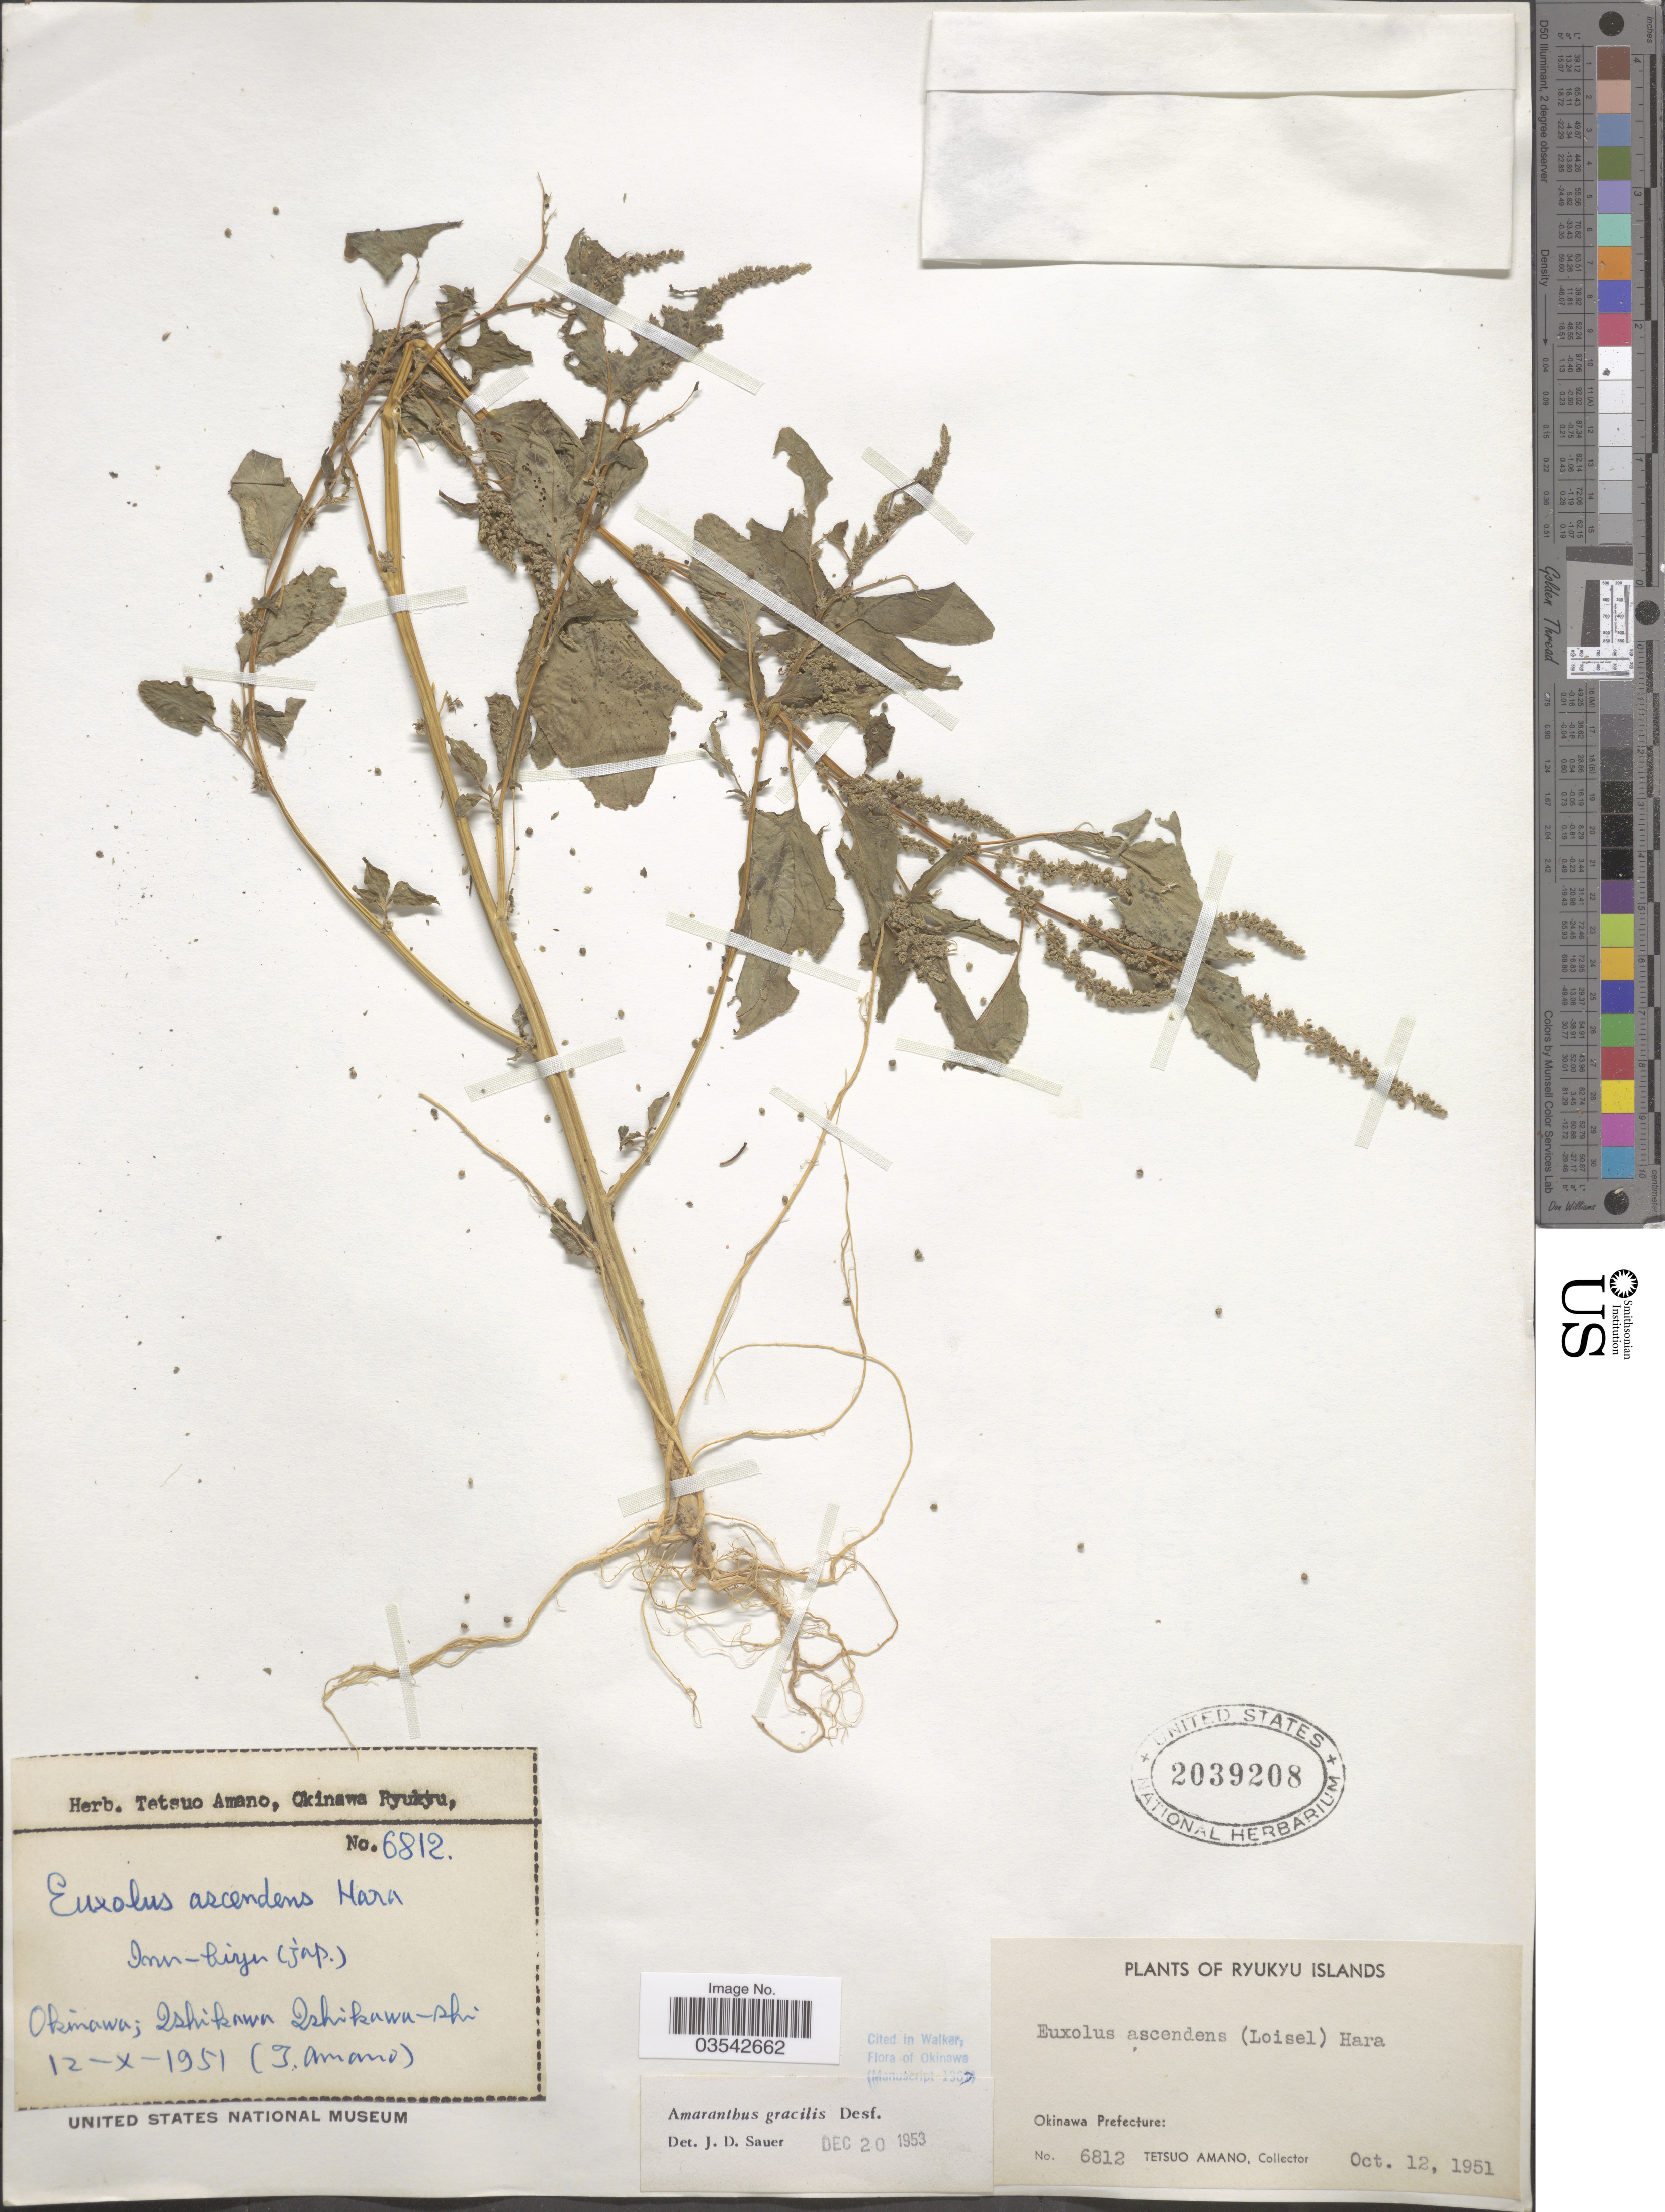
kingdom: Plantae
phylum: Tracheophyta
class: Magnoliopsida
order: Caryophyllales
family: Amaranthaceae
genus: Amaranthus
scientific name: Amaranthus viridis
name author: L.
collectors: T. Amano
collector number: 6812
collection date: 1951-10-12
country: Japan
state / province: Okinawa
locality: Ryukyu Islands. Okinawa Prefecture. Ishikawa Ishikawa-shi.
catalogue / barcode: US 2039208